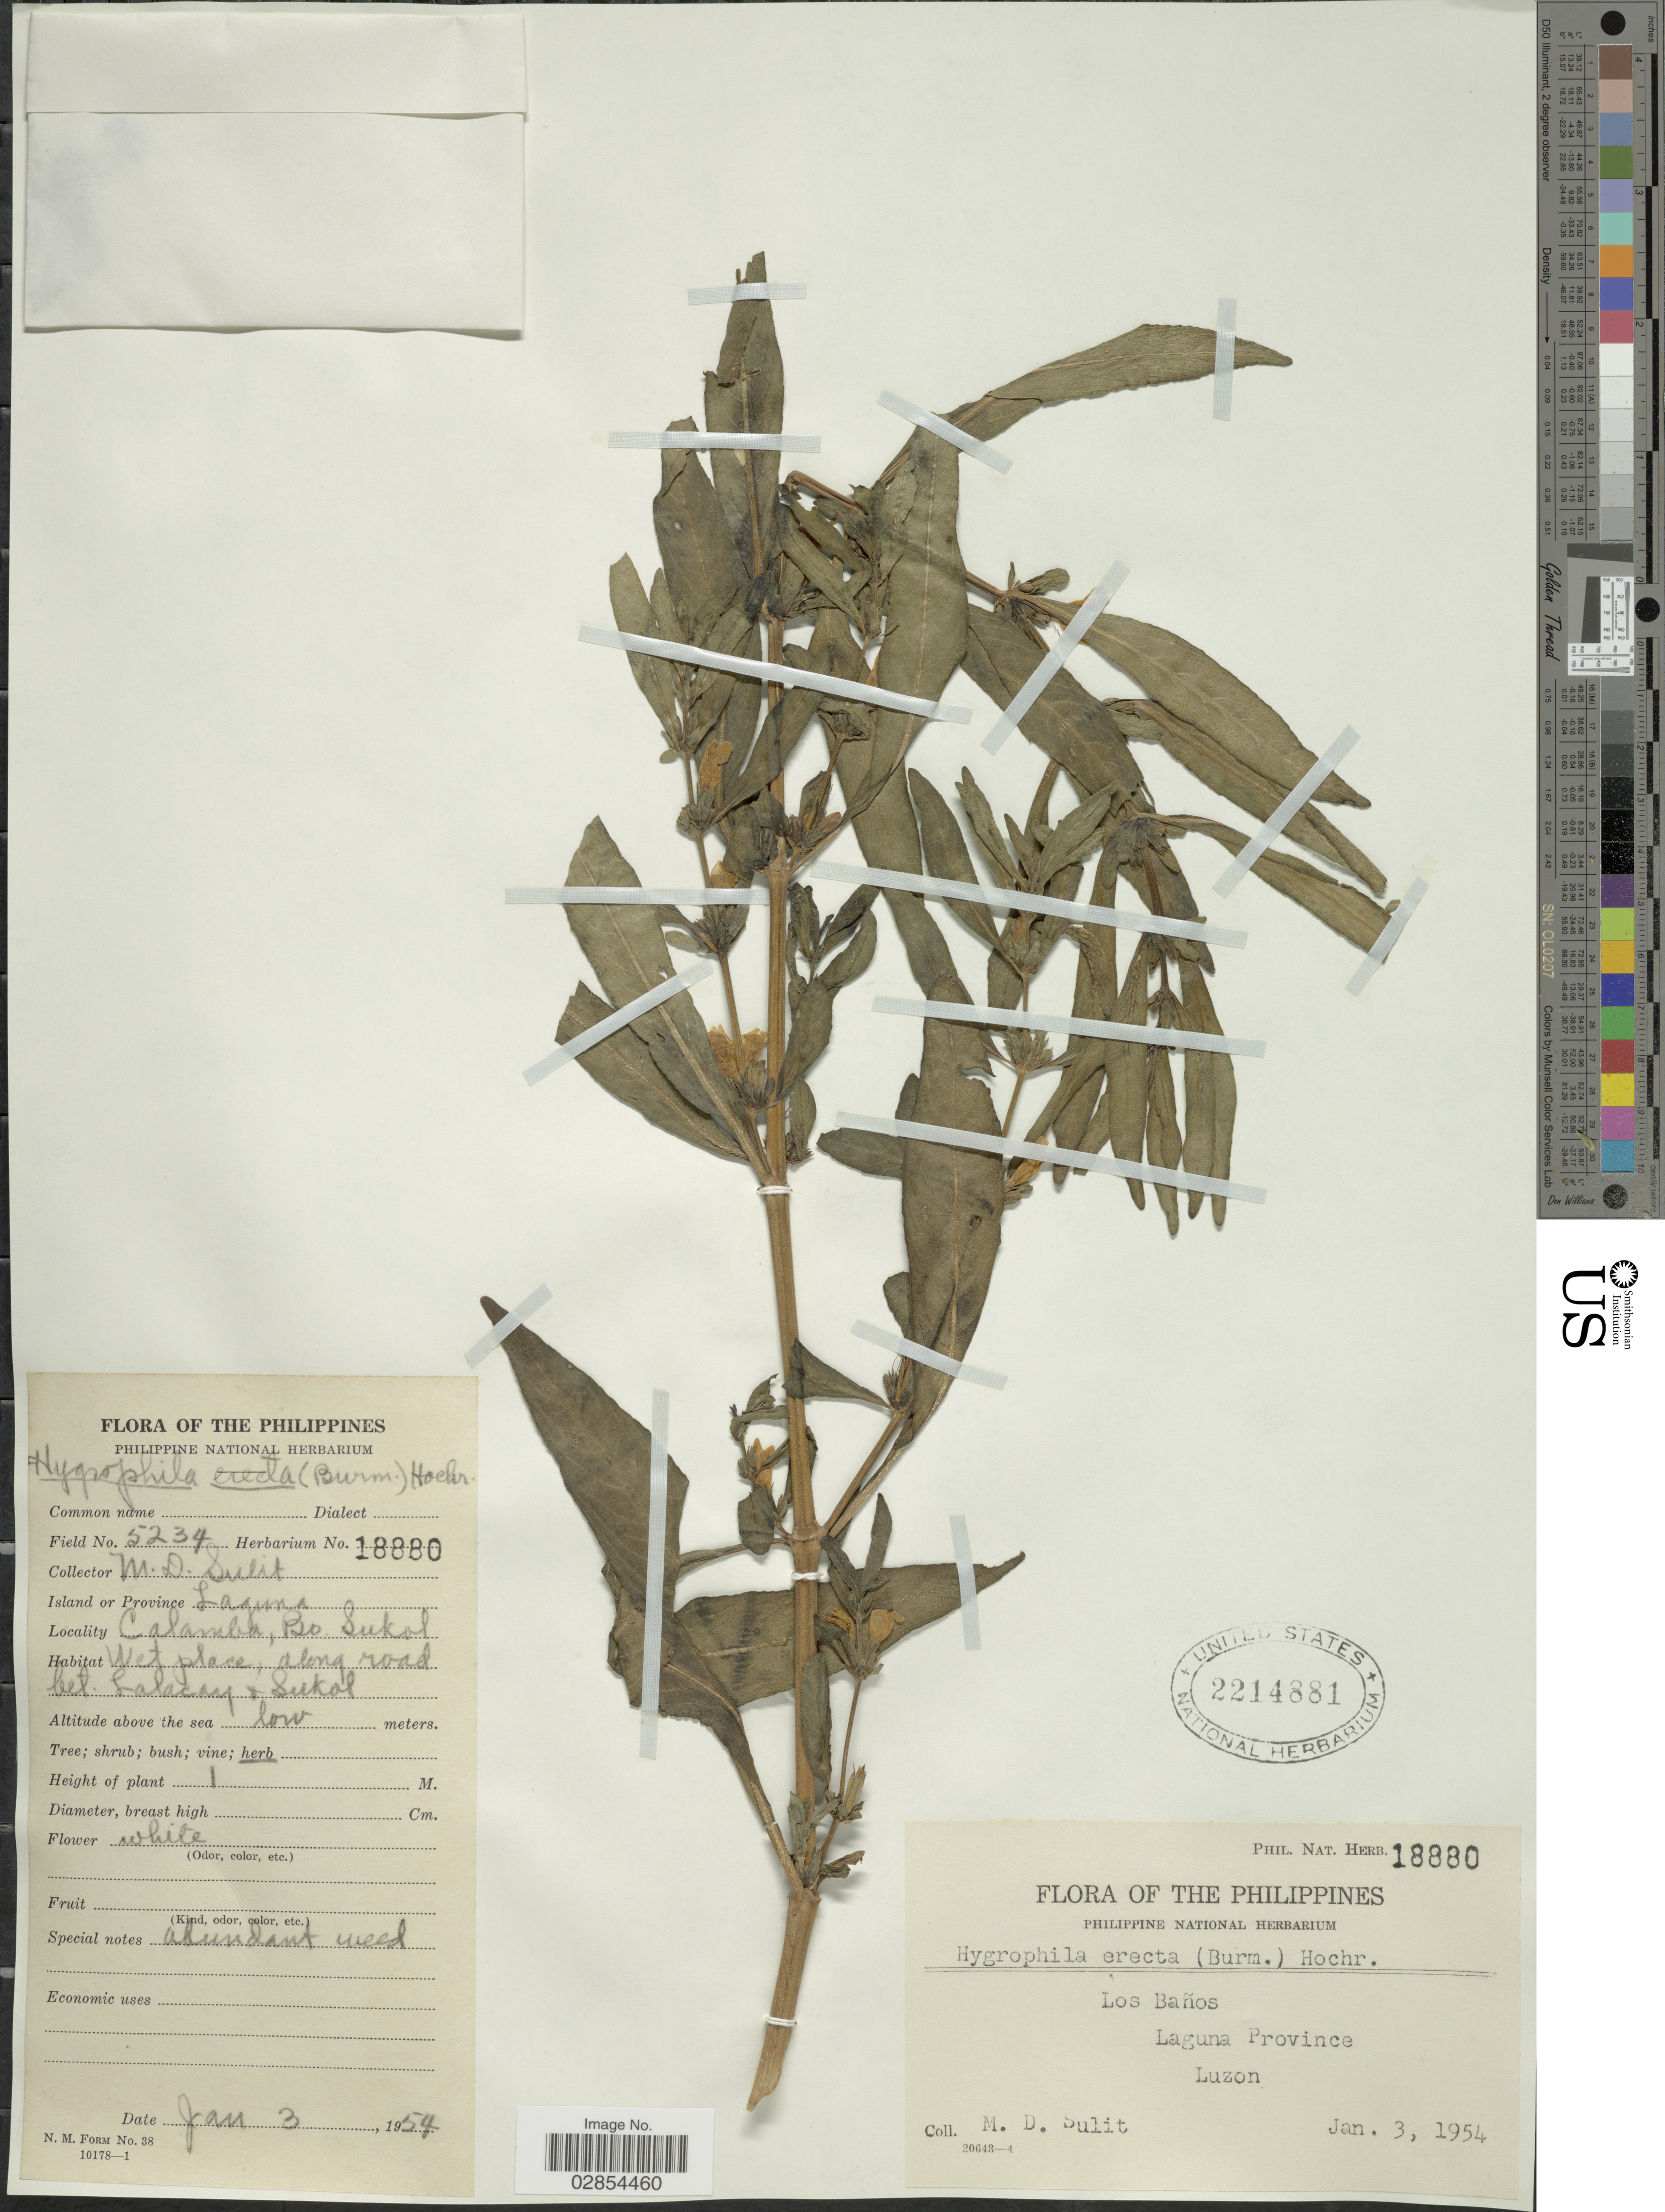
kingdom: Plantae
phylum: Tracheophyta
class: Magnoliopsida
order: Lamiales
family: Acanthaceae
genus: Hygrophila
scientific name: Hygrophila erecta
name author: (Burm. f.) Hochr.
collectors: M. Sulit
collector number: Phil. Nat. Herb. 18880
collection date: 1954-01-03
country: Philippines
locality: Los Baños. Laguna Province. Luzon. Calamba, Bo. Sukol. Along road bet. Lalacay & Sukol.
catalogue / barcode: US 2214881